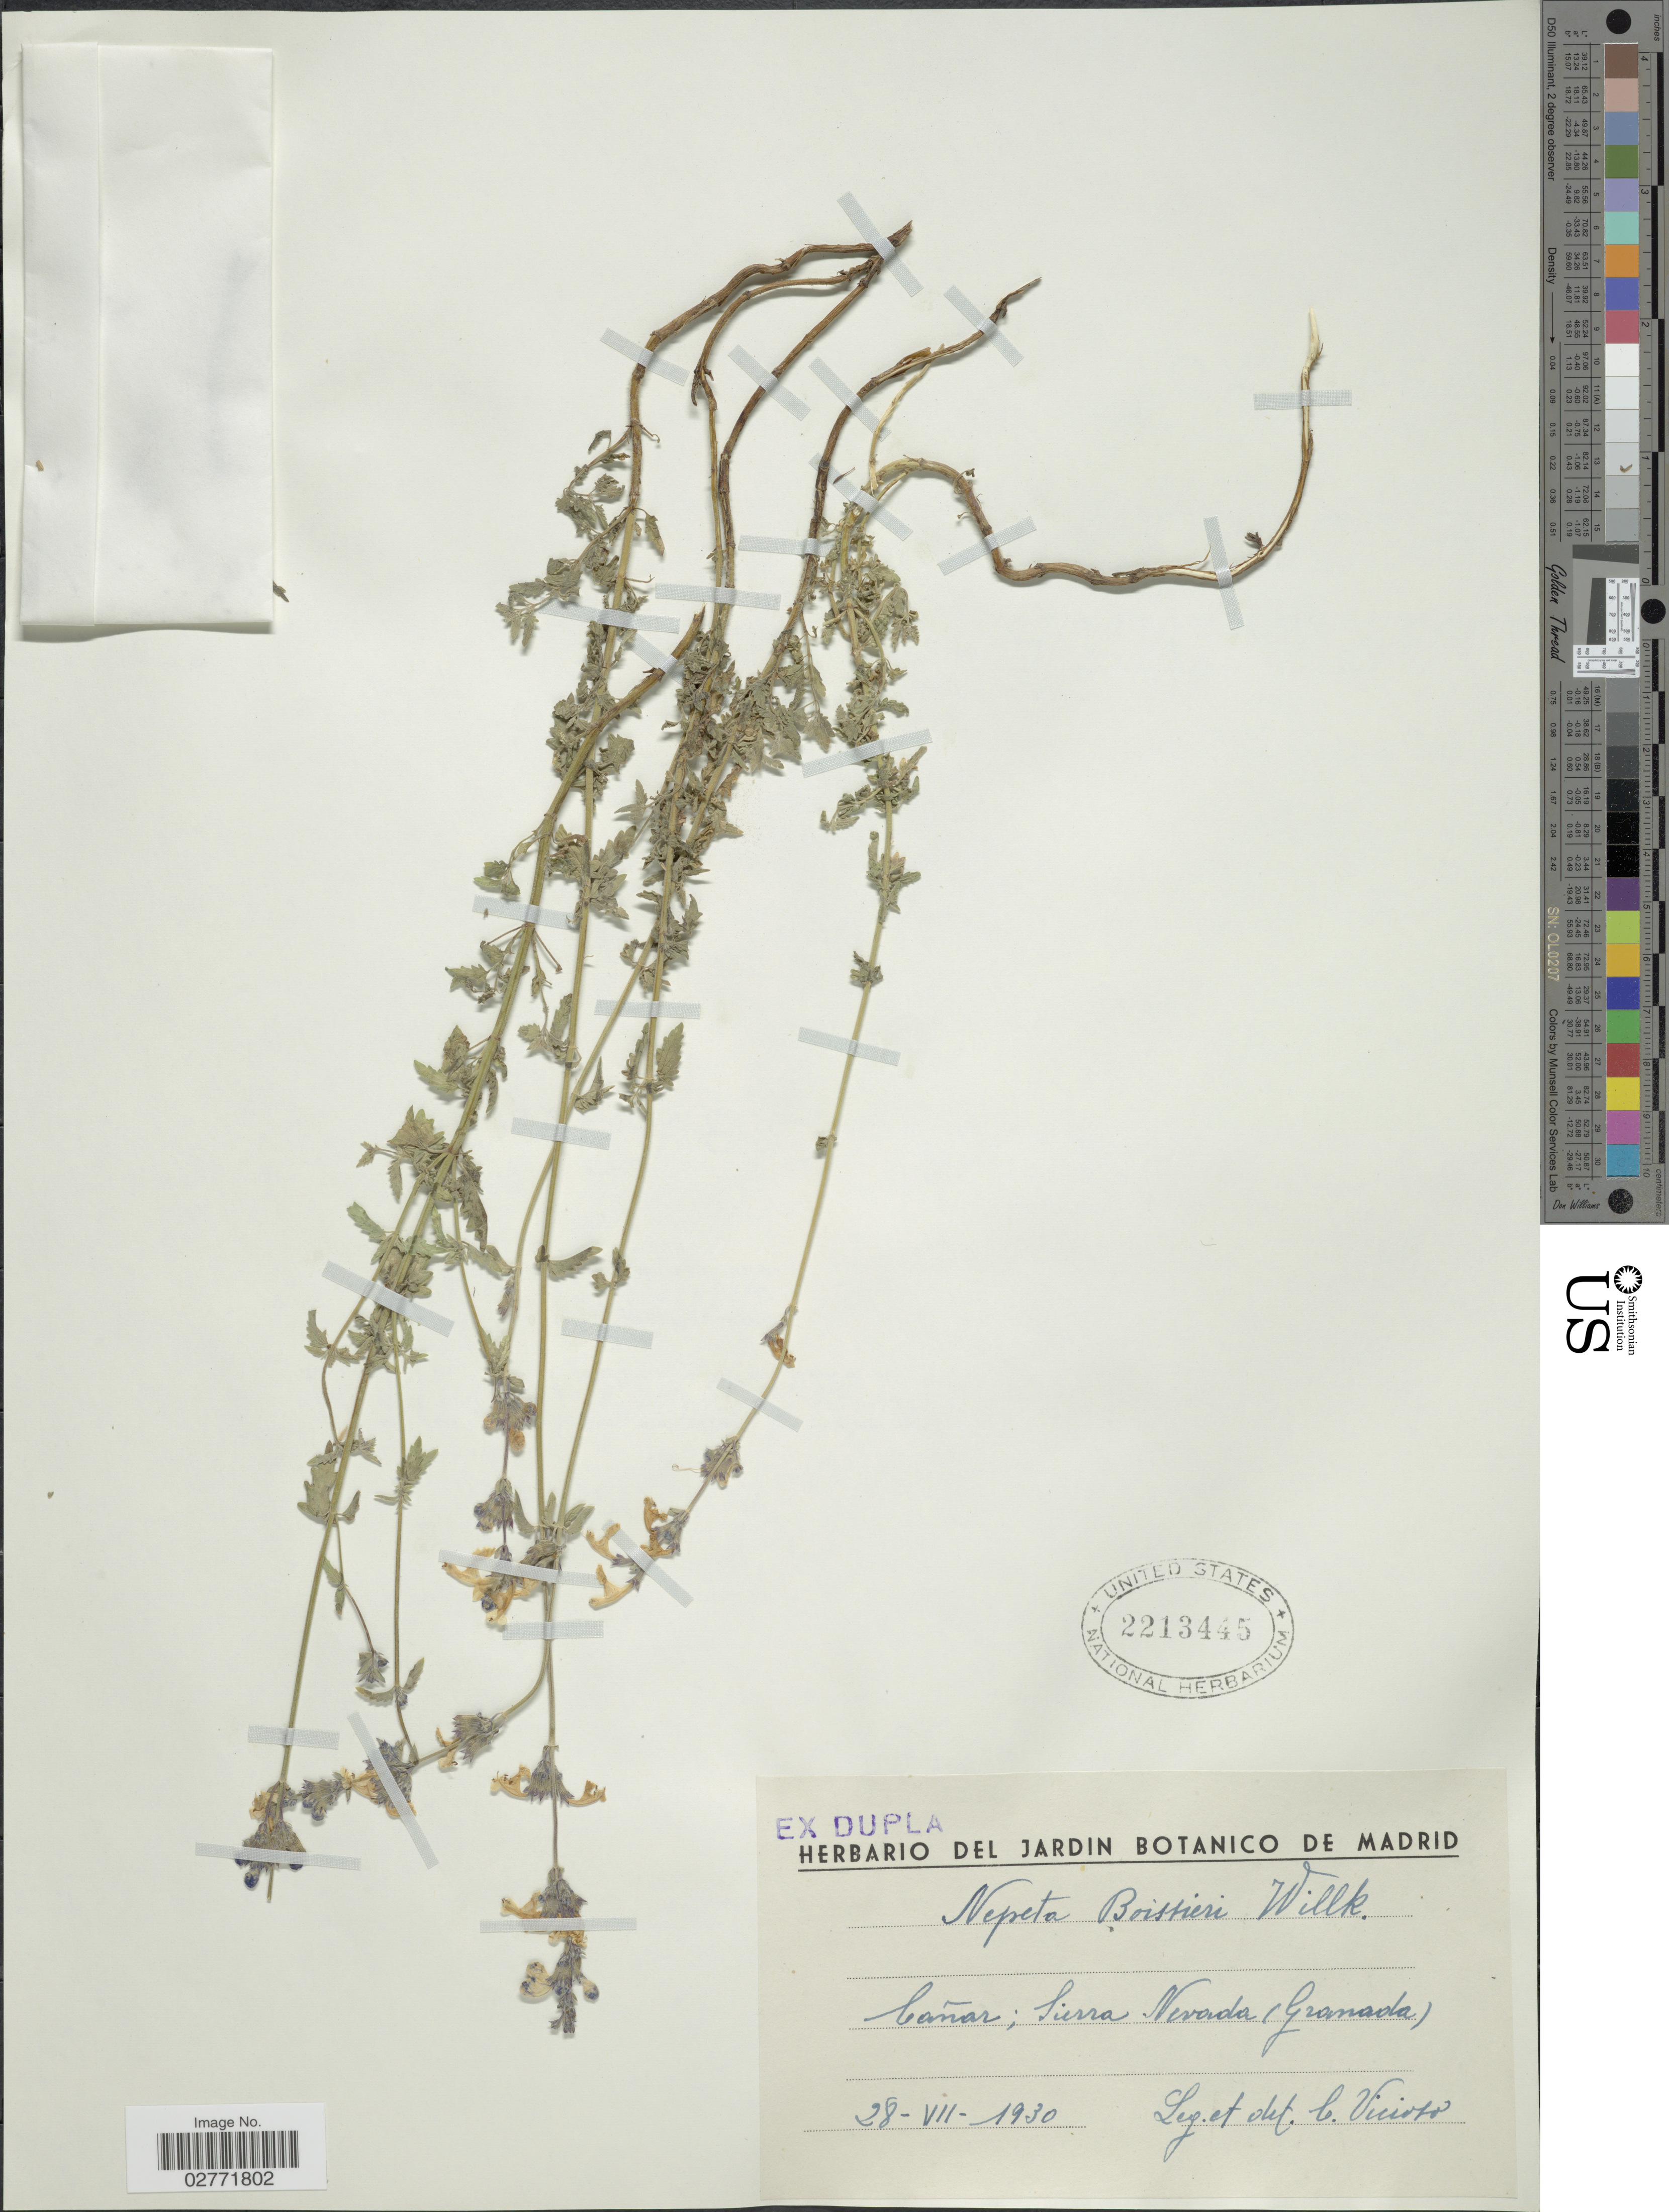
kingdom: Plantae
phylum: Tracheophyta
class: Magnoliopsida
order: Lamiales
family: Lamiaceae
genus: Nepeta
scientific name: Nepeta x boissieri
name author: Willk.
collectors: C. Vicioso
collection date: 1930-07-28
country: Spain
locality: Cañar; Sierra Nevada (Granada)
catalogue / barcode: US 2213445